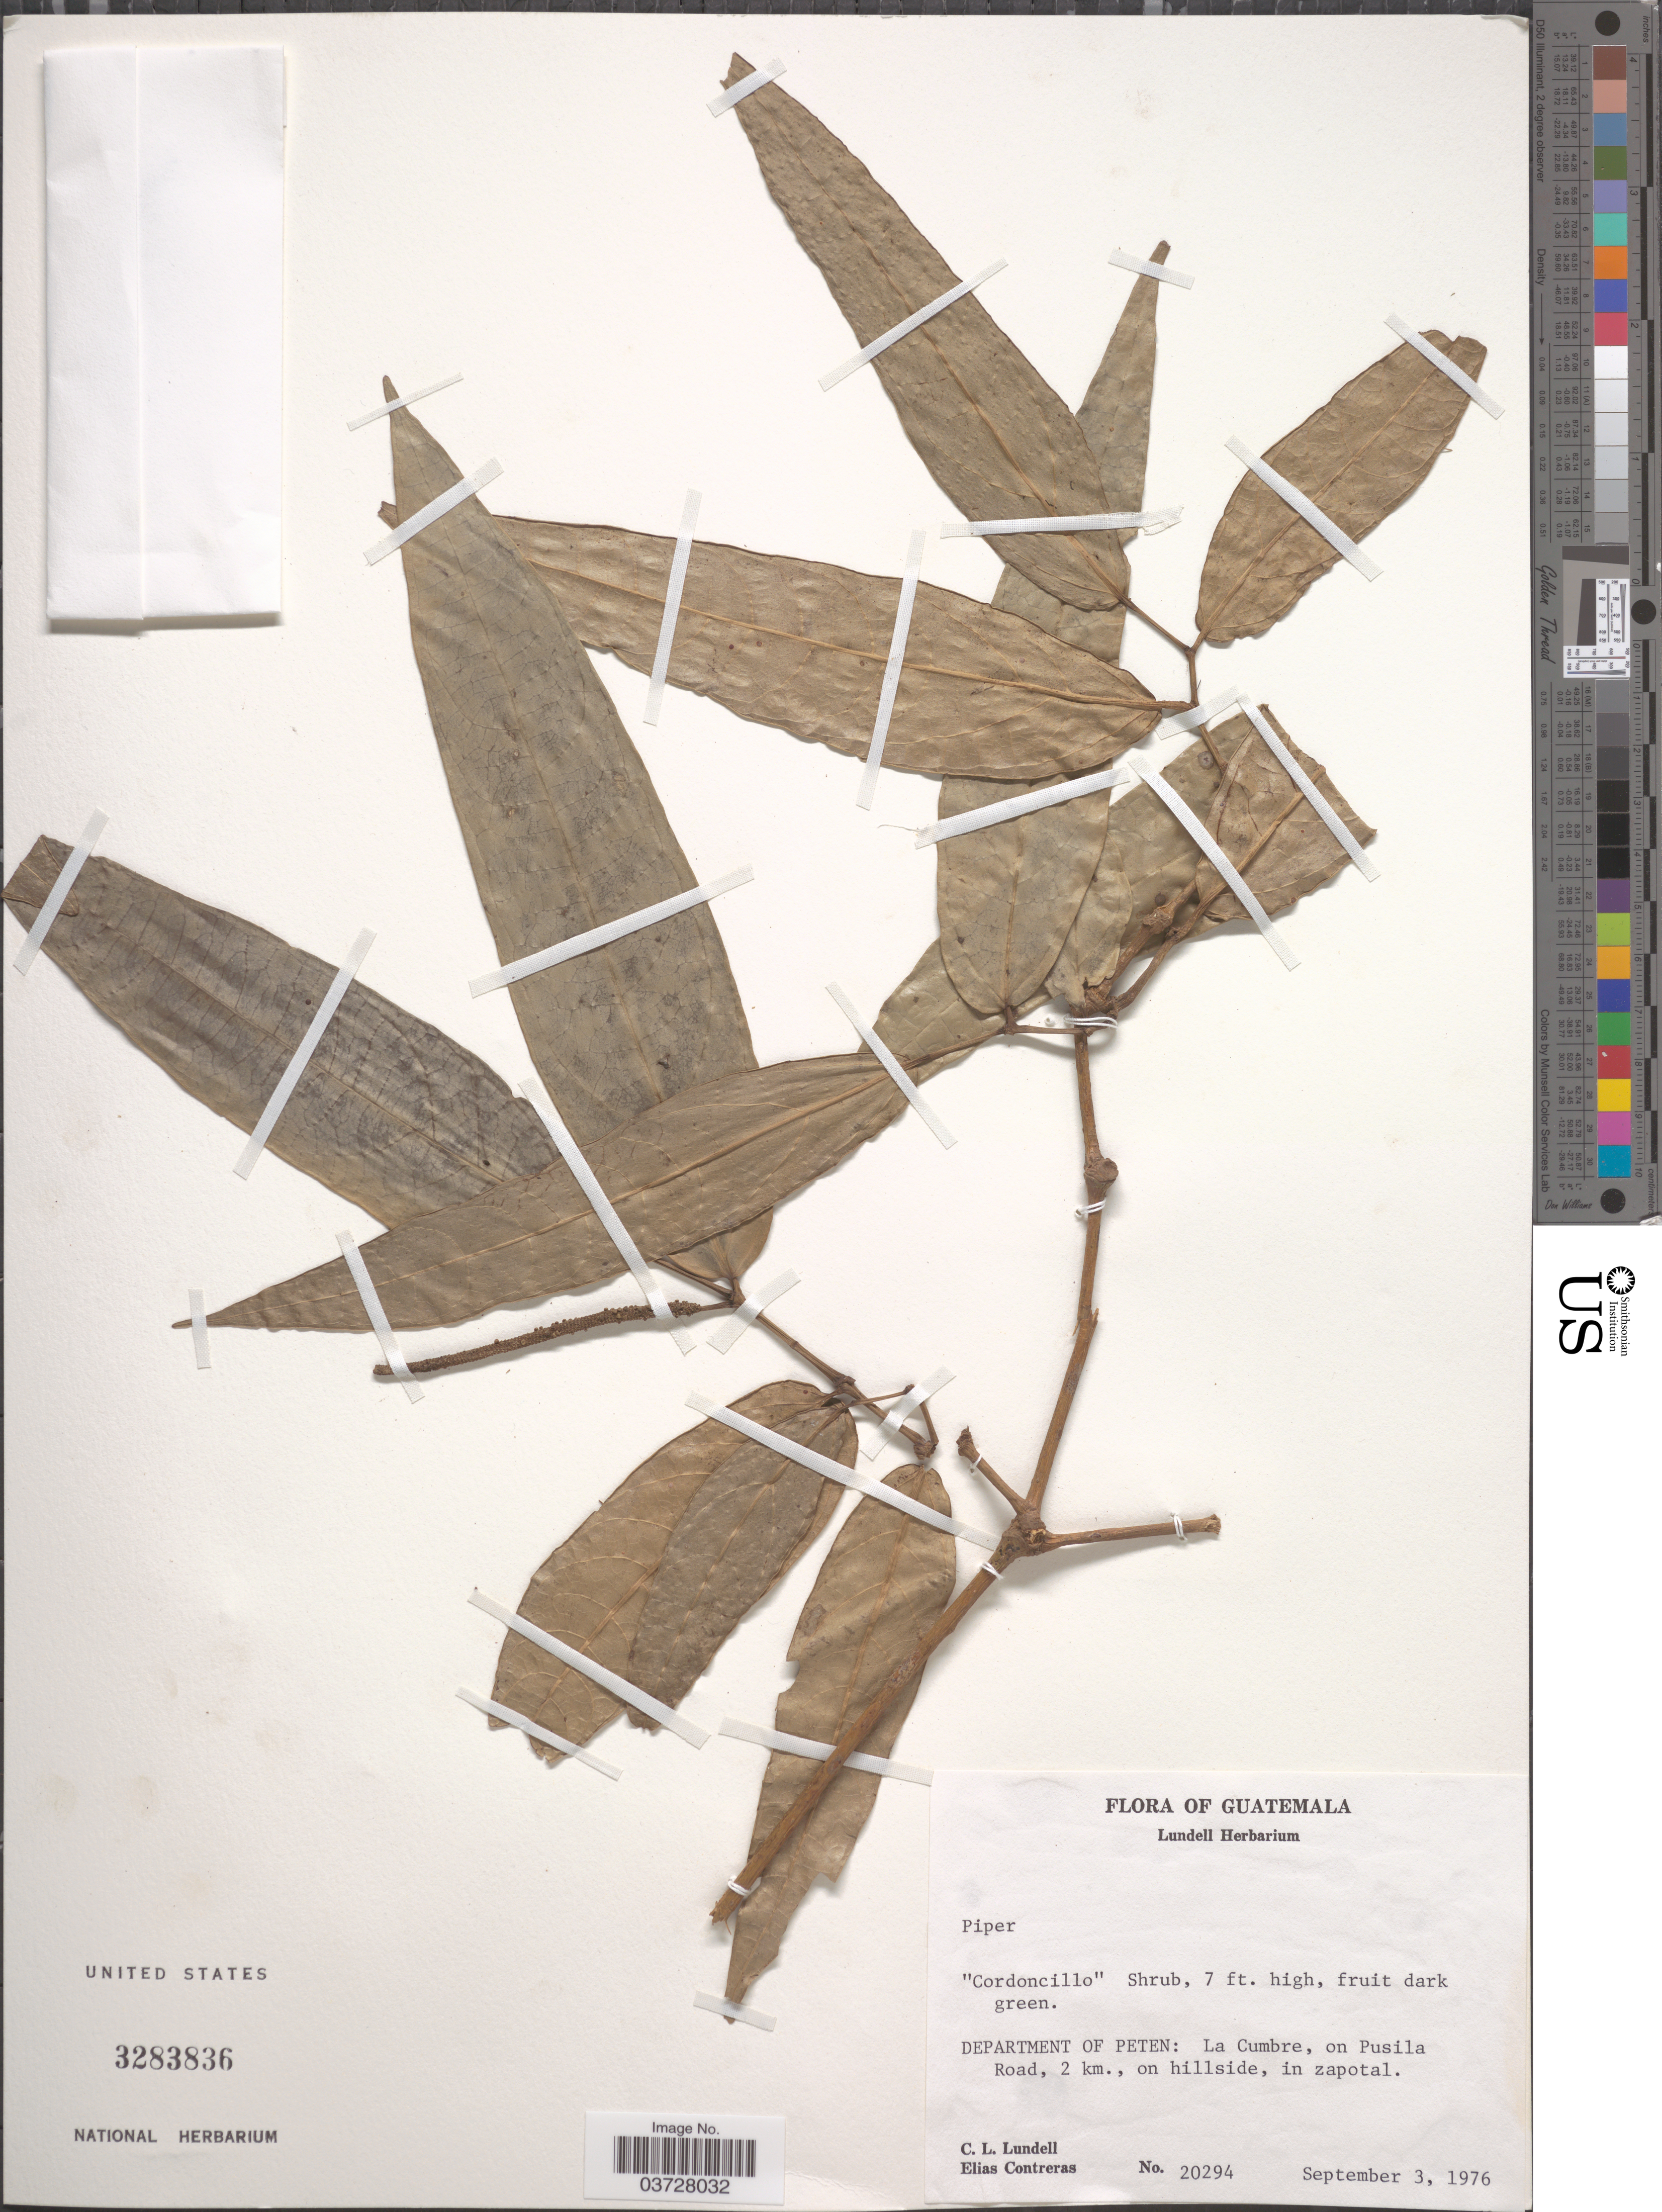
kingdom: Plantae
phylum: Tracheophyta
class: Magnoliopsida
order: Piperales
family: Piperaceae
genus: Piper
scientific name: Piper sp.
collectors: C. L. Lundell & E. Contreras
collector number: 20294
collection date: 1976-09-03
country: Guatemala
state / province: El Peten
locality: Department of Peten: La Cumbre, on Pusila Road, 2 km.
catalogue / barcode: US 3283836